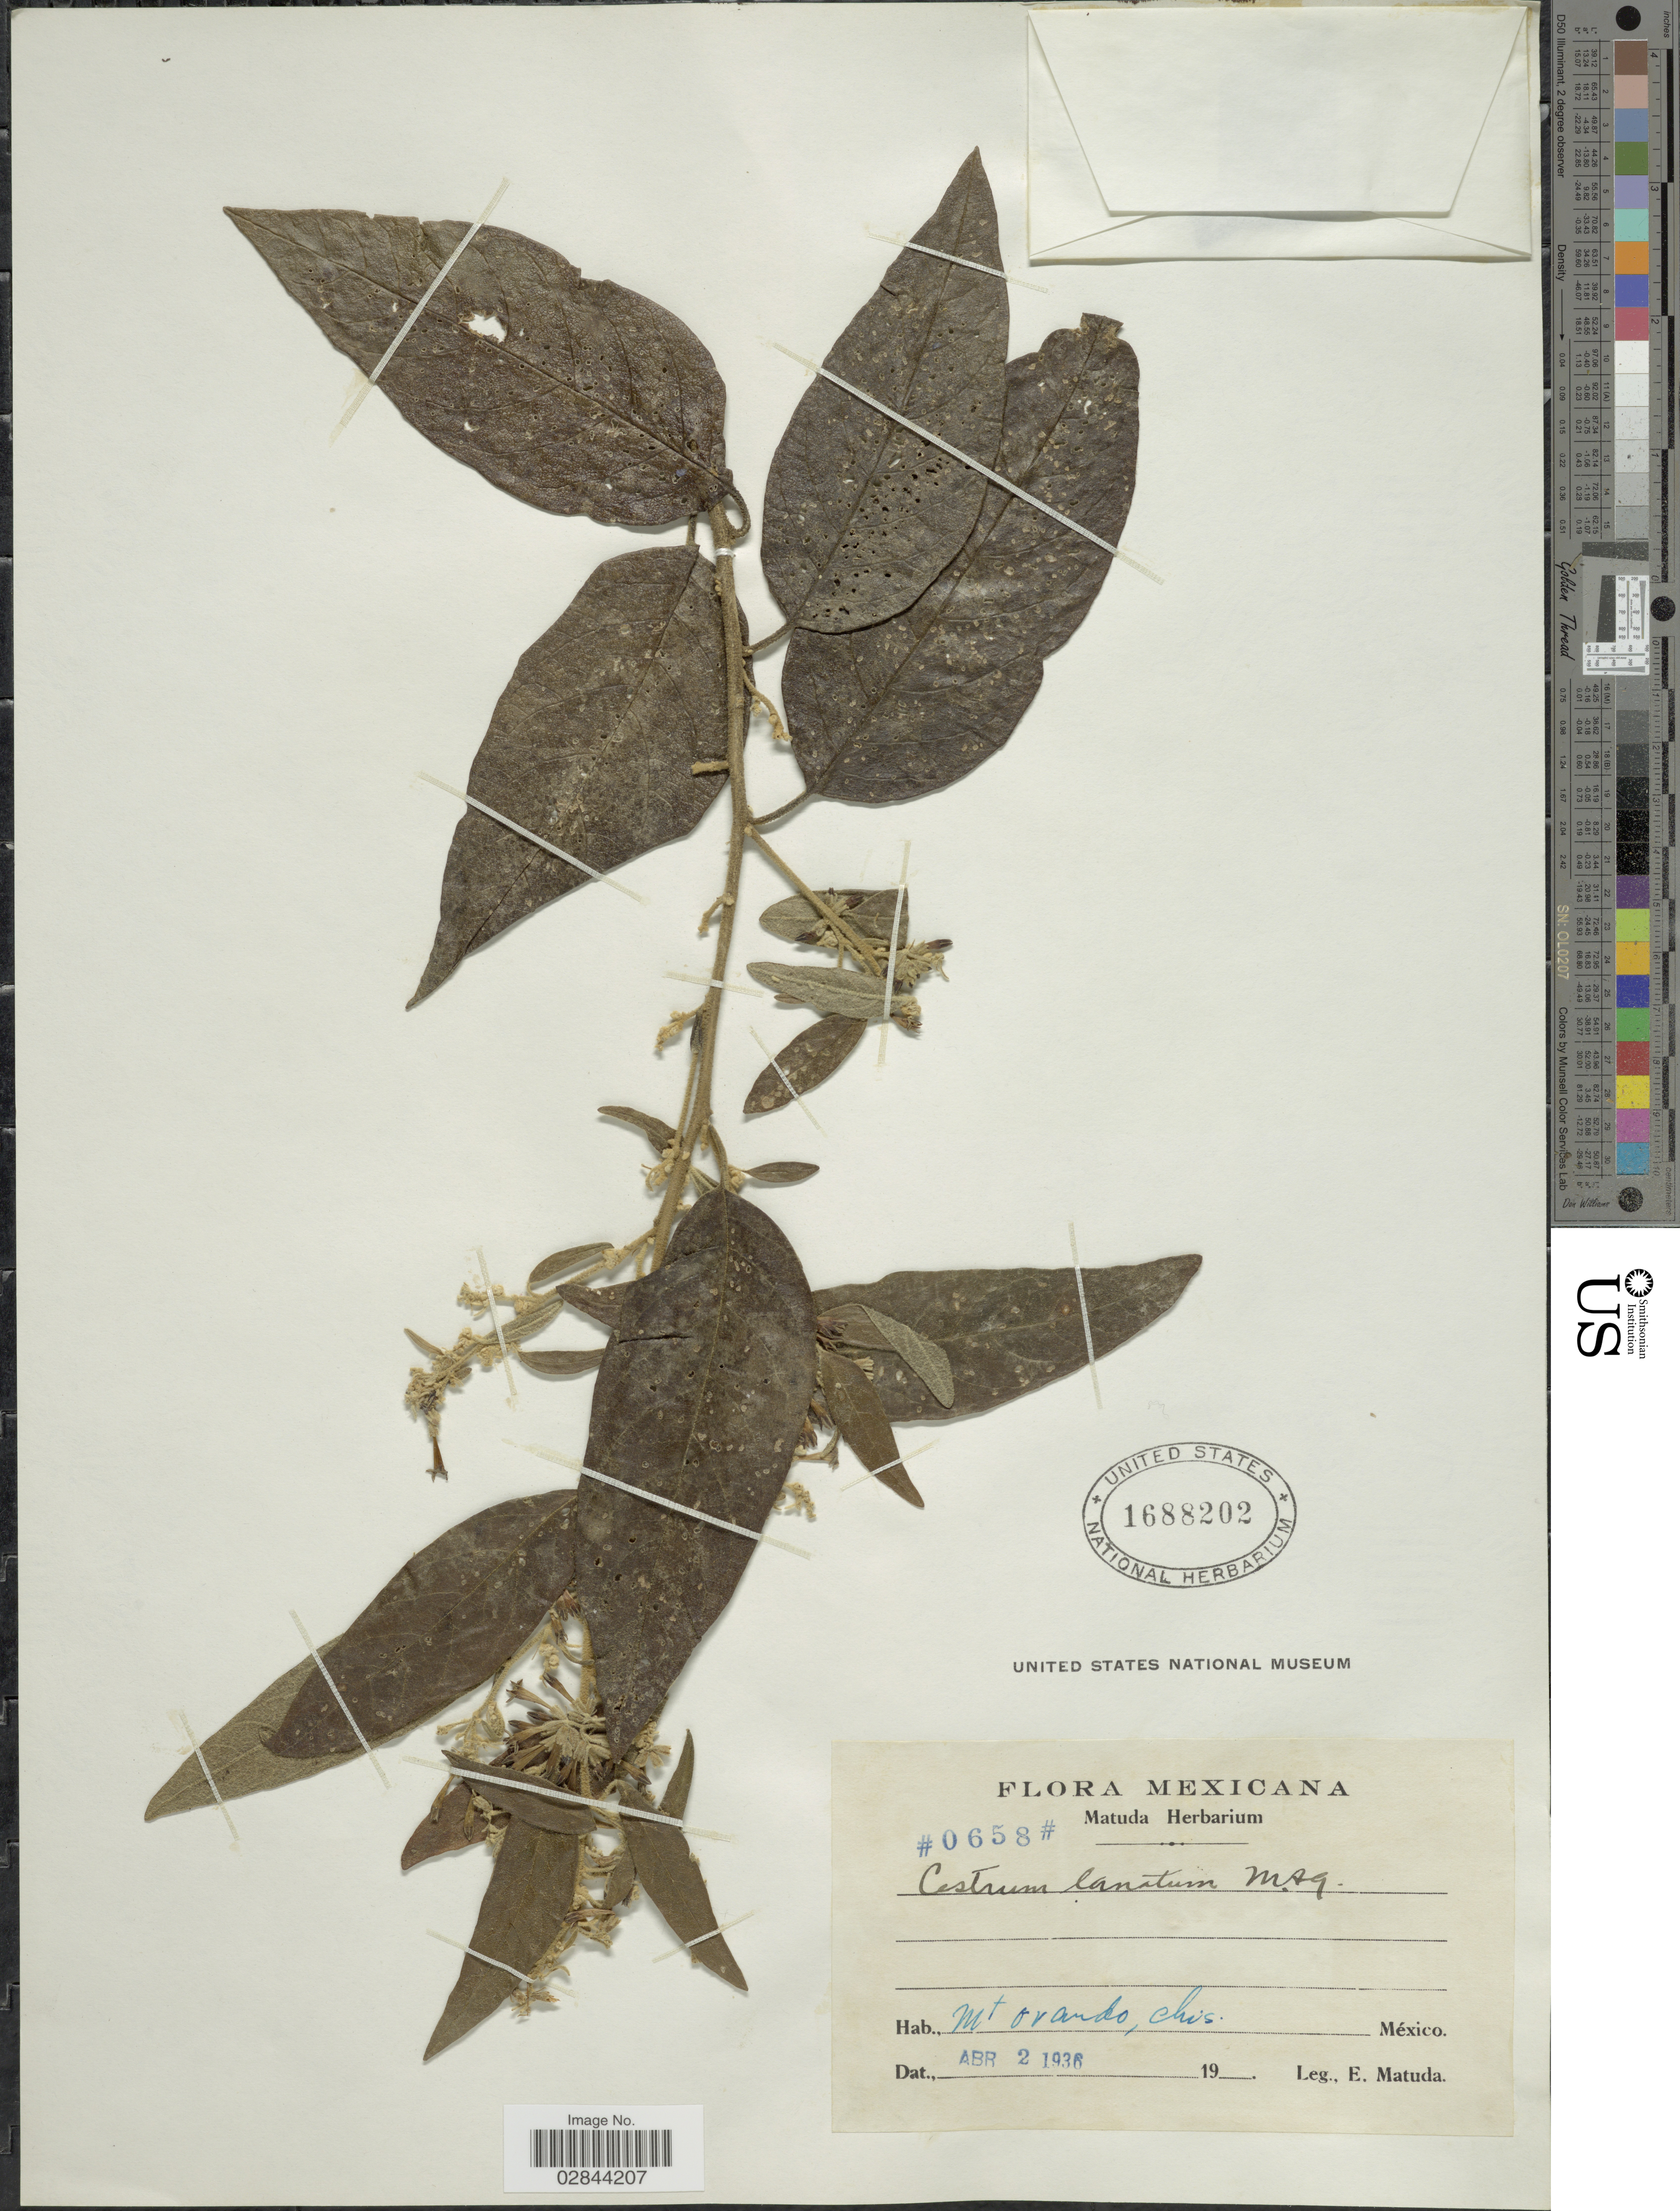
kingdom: Plantae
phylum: Tracheophyta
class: Magnoliopsida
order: Solanales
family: Solanaceae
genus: Cestrum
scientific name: Cestrum tomentosum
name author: L. f.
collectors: E. Matuda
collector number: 0658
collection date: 1936-04-02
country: Mexico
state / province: Chiapas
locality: Mt Orando, Chis., México.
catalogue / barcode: US 1688202